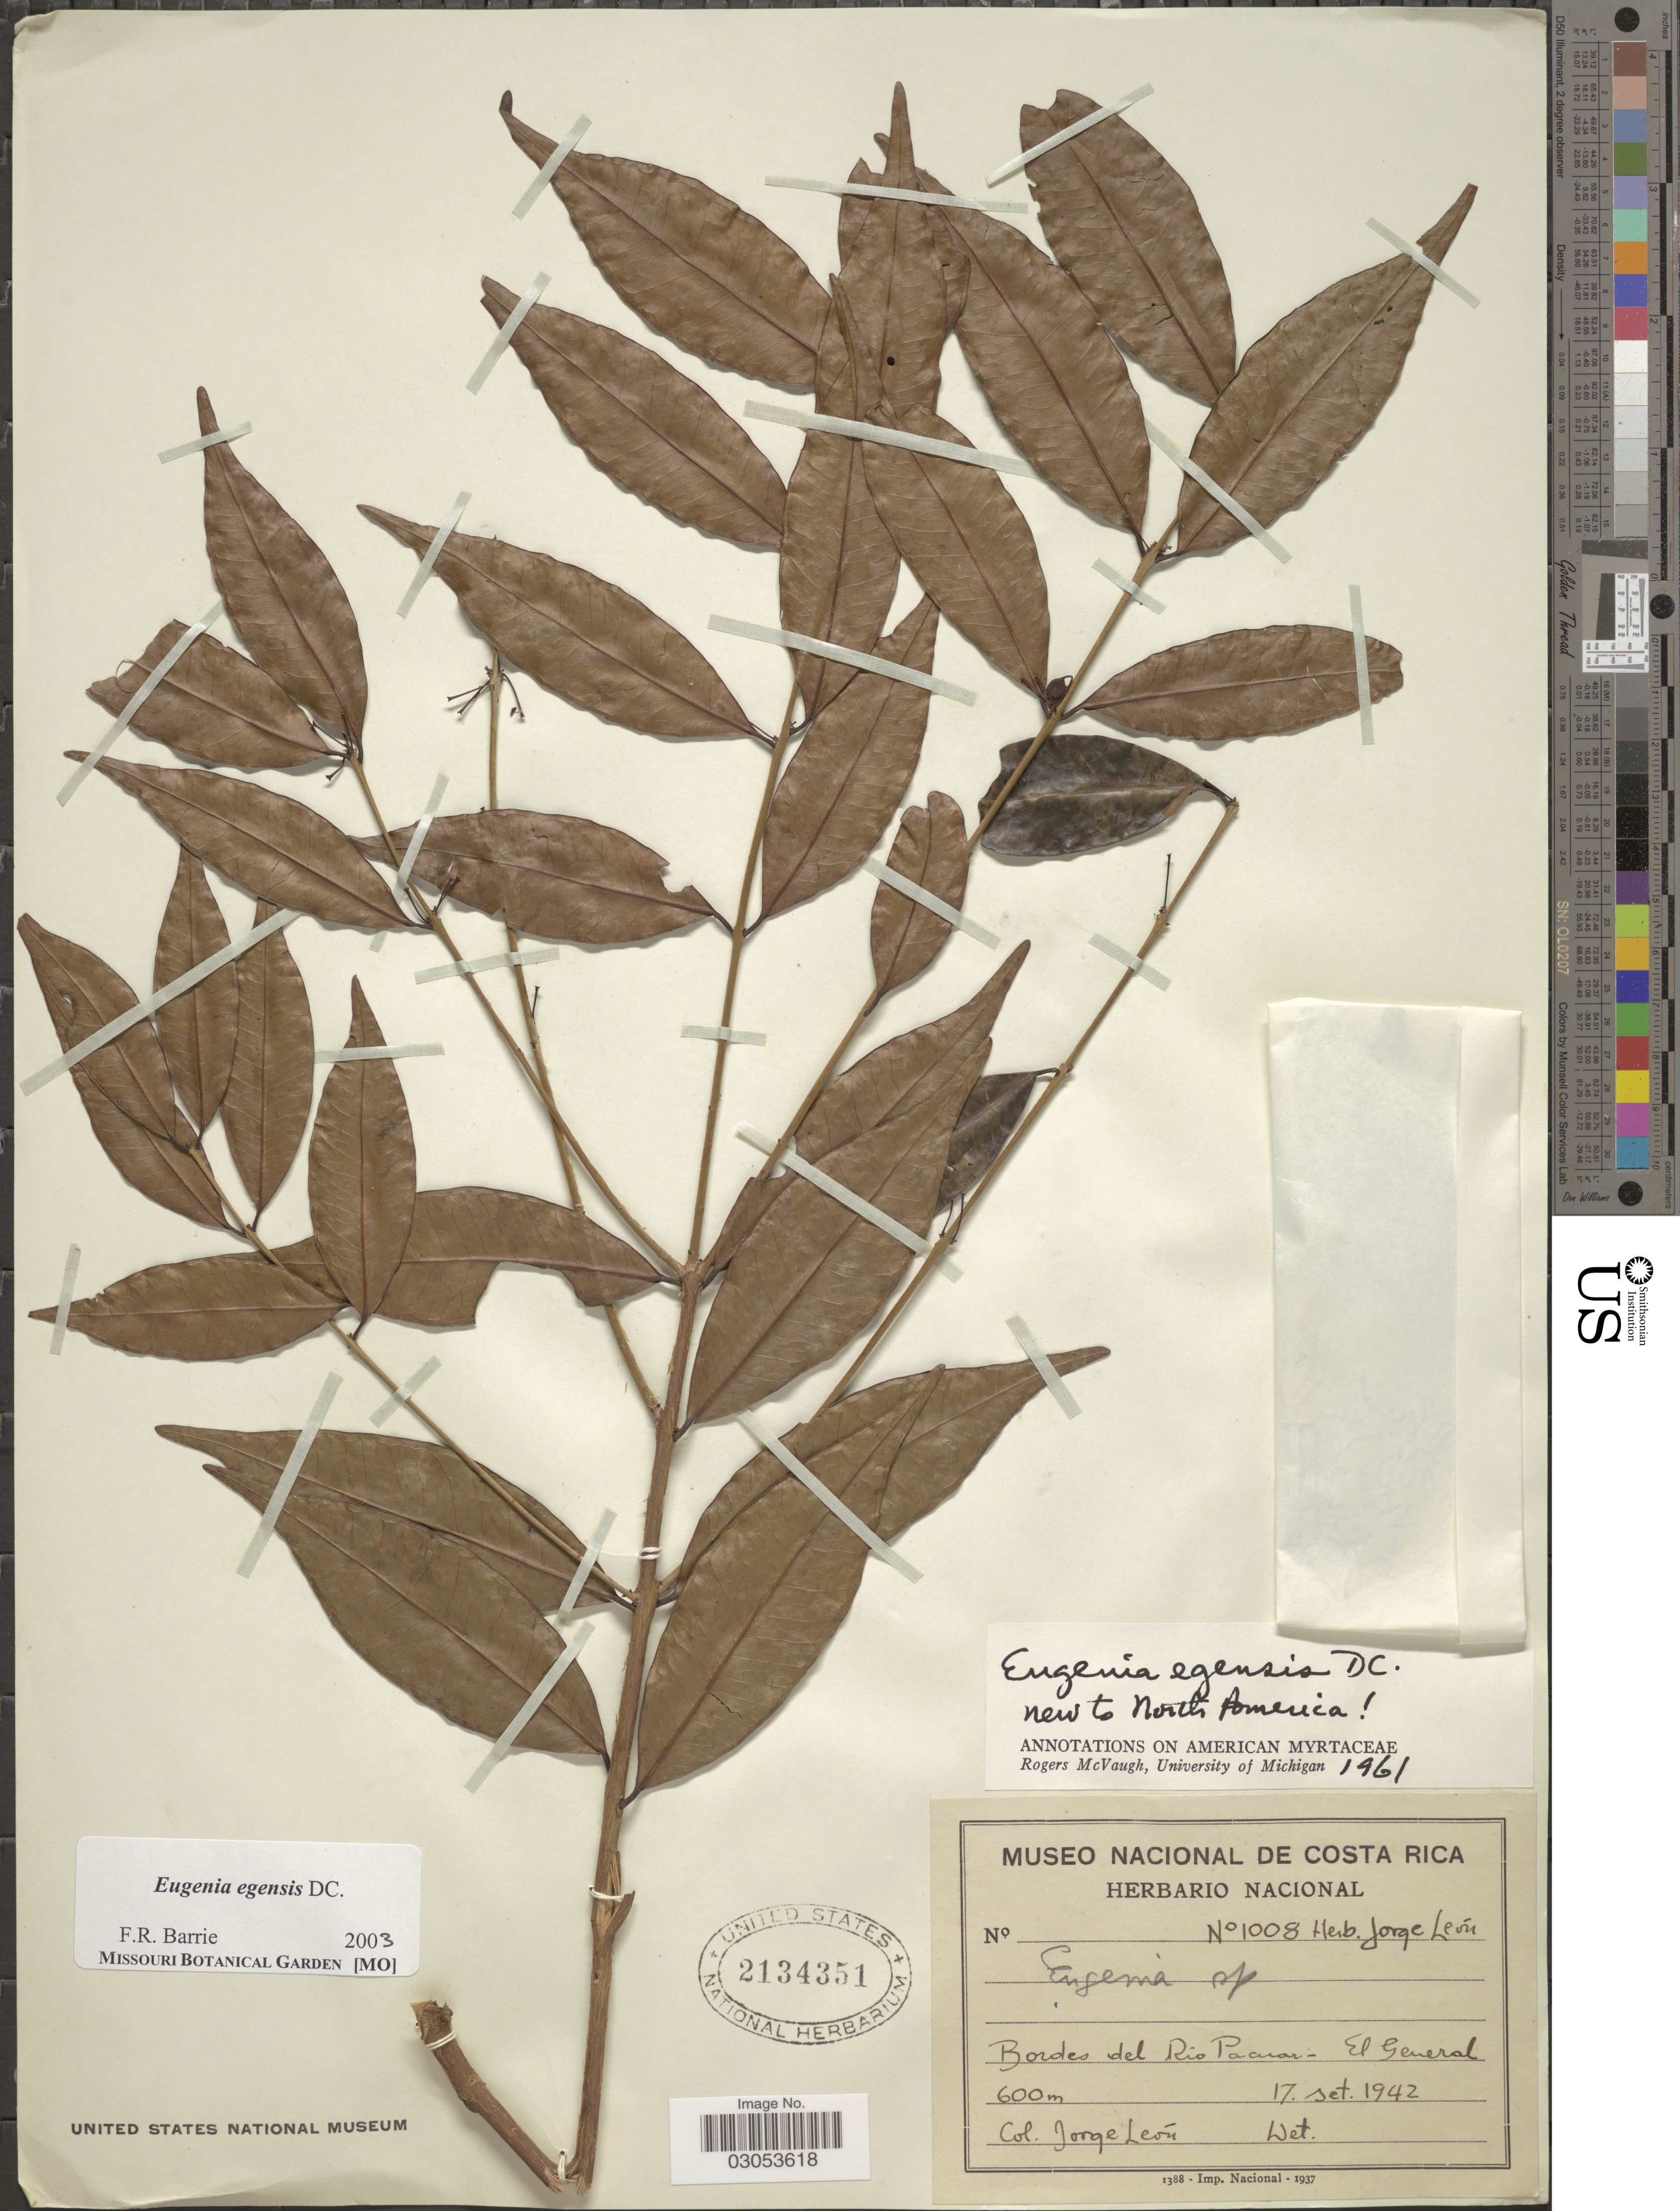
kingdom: Plantae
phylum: Tracheophyta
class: Magnoliopsida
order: Myrtales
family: Myrtaceae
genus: Eugenia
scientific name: Eugenia egensis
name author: DC.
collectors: J. León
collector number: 1008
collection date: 1942-09-17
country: Costa Rica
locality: Bordes del Rio Pacuar - El General.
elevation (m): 600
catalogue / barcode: US 2134351